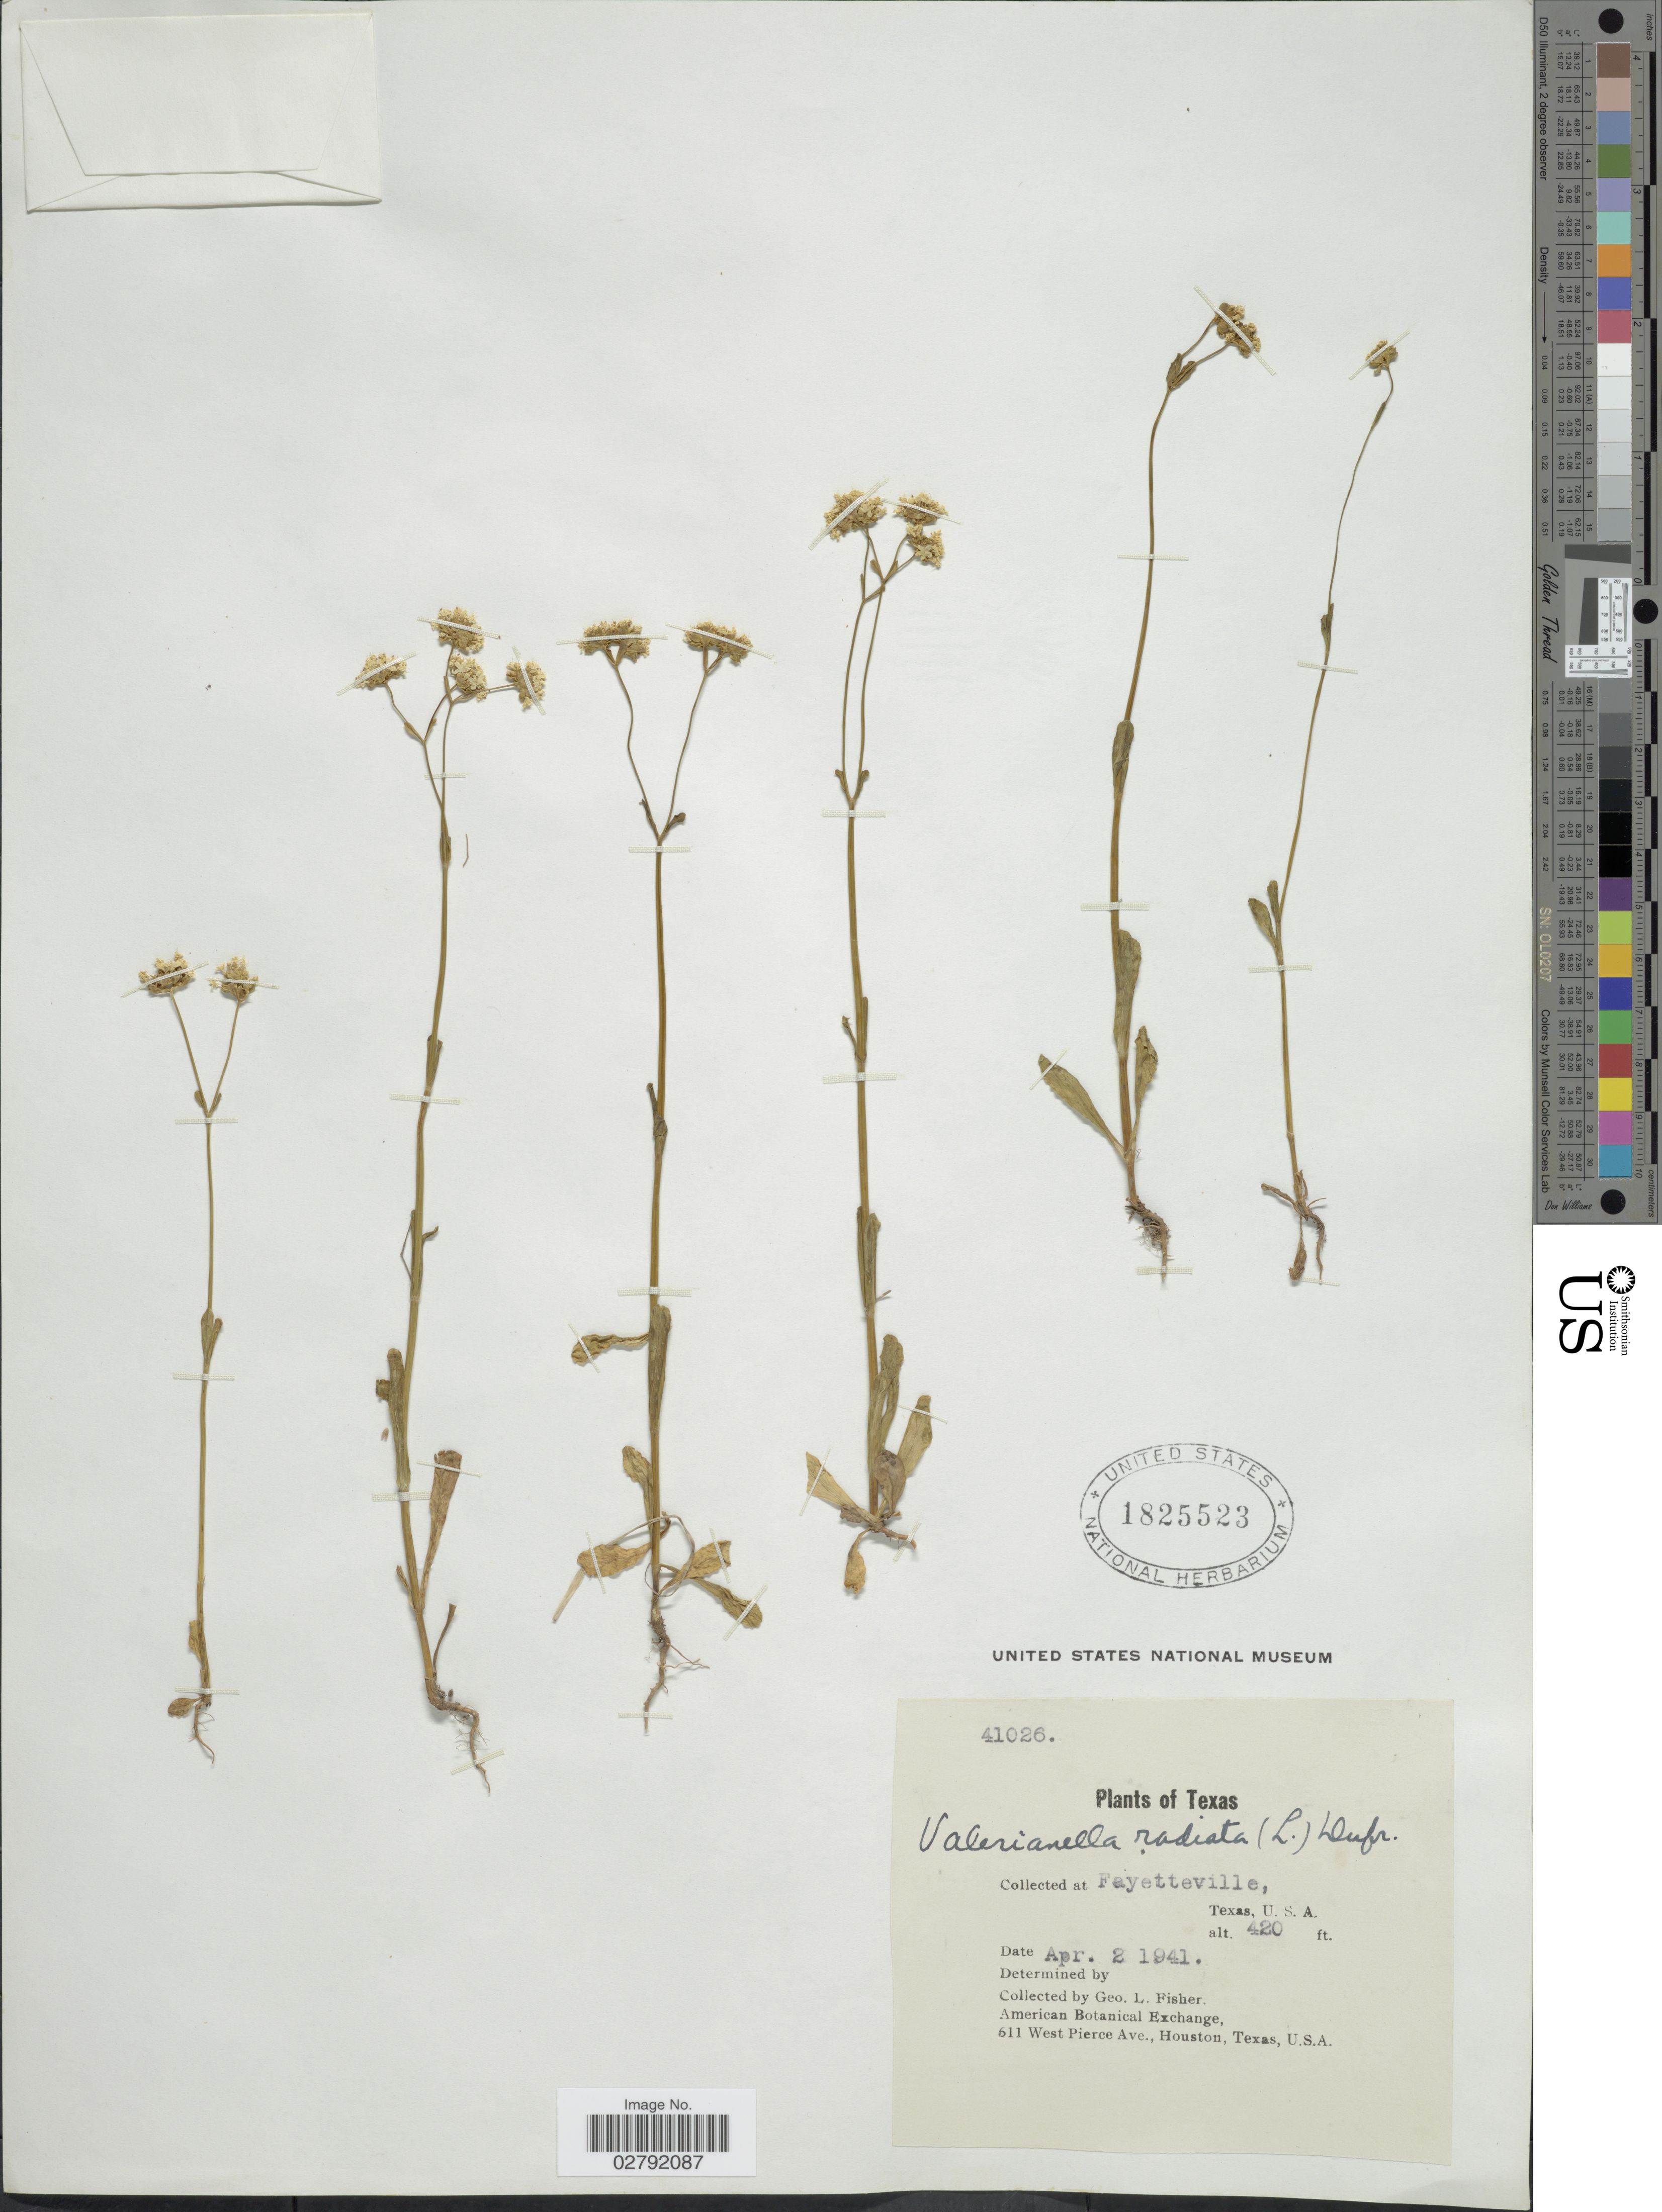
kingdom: Plantae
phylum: Tracheophyta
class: Magnoliopsida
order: Dipsacales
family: Caprifoliaceae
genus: Valerianella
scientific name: Valerianella radiata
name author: (L.) Dufr.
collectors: G. L. Fisher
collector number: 41026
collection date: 1941-04-02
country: United States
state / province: Texas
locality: Fayetteville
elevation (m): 128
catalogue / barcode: US 1825523